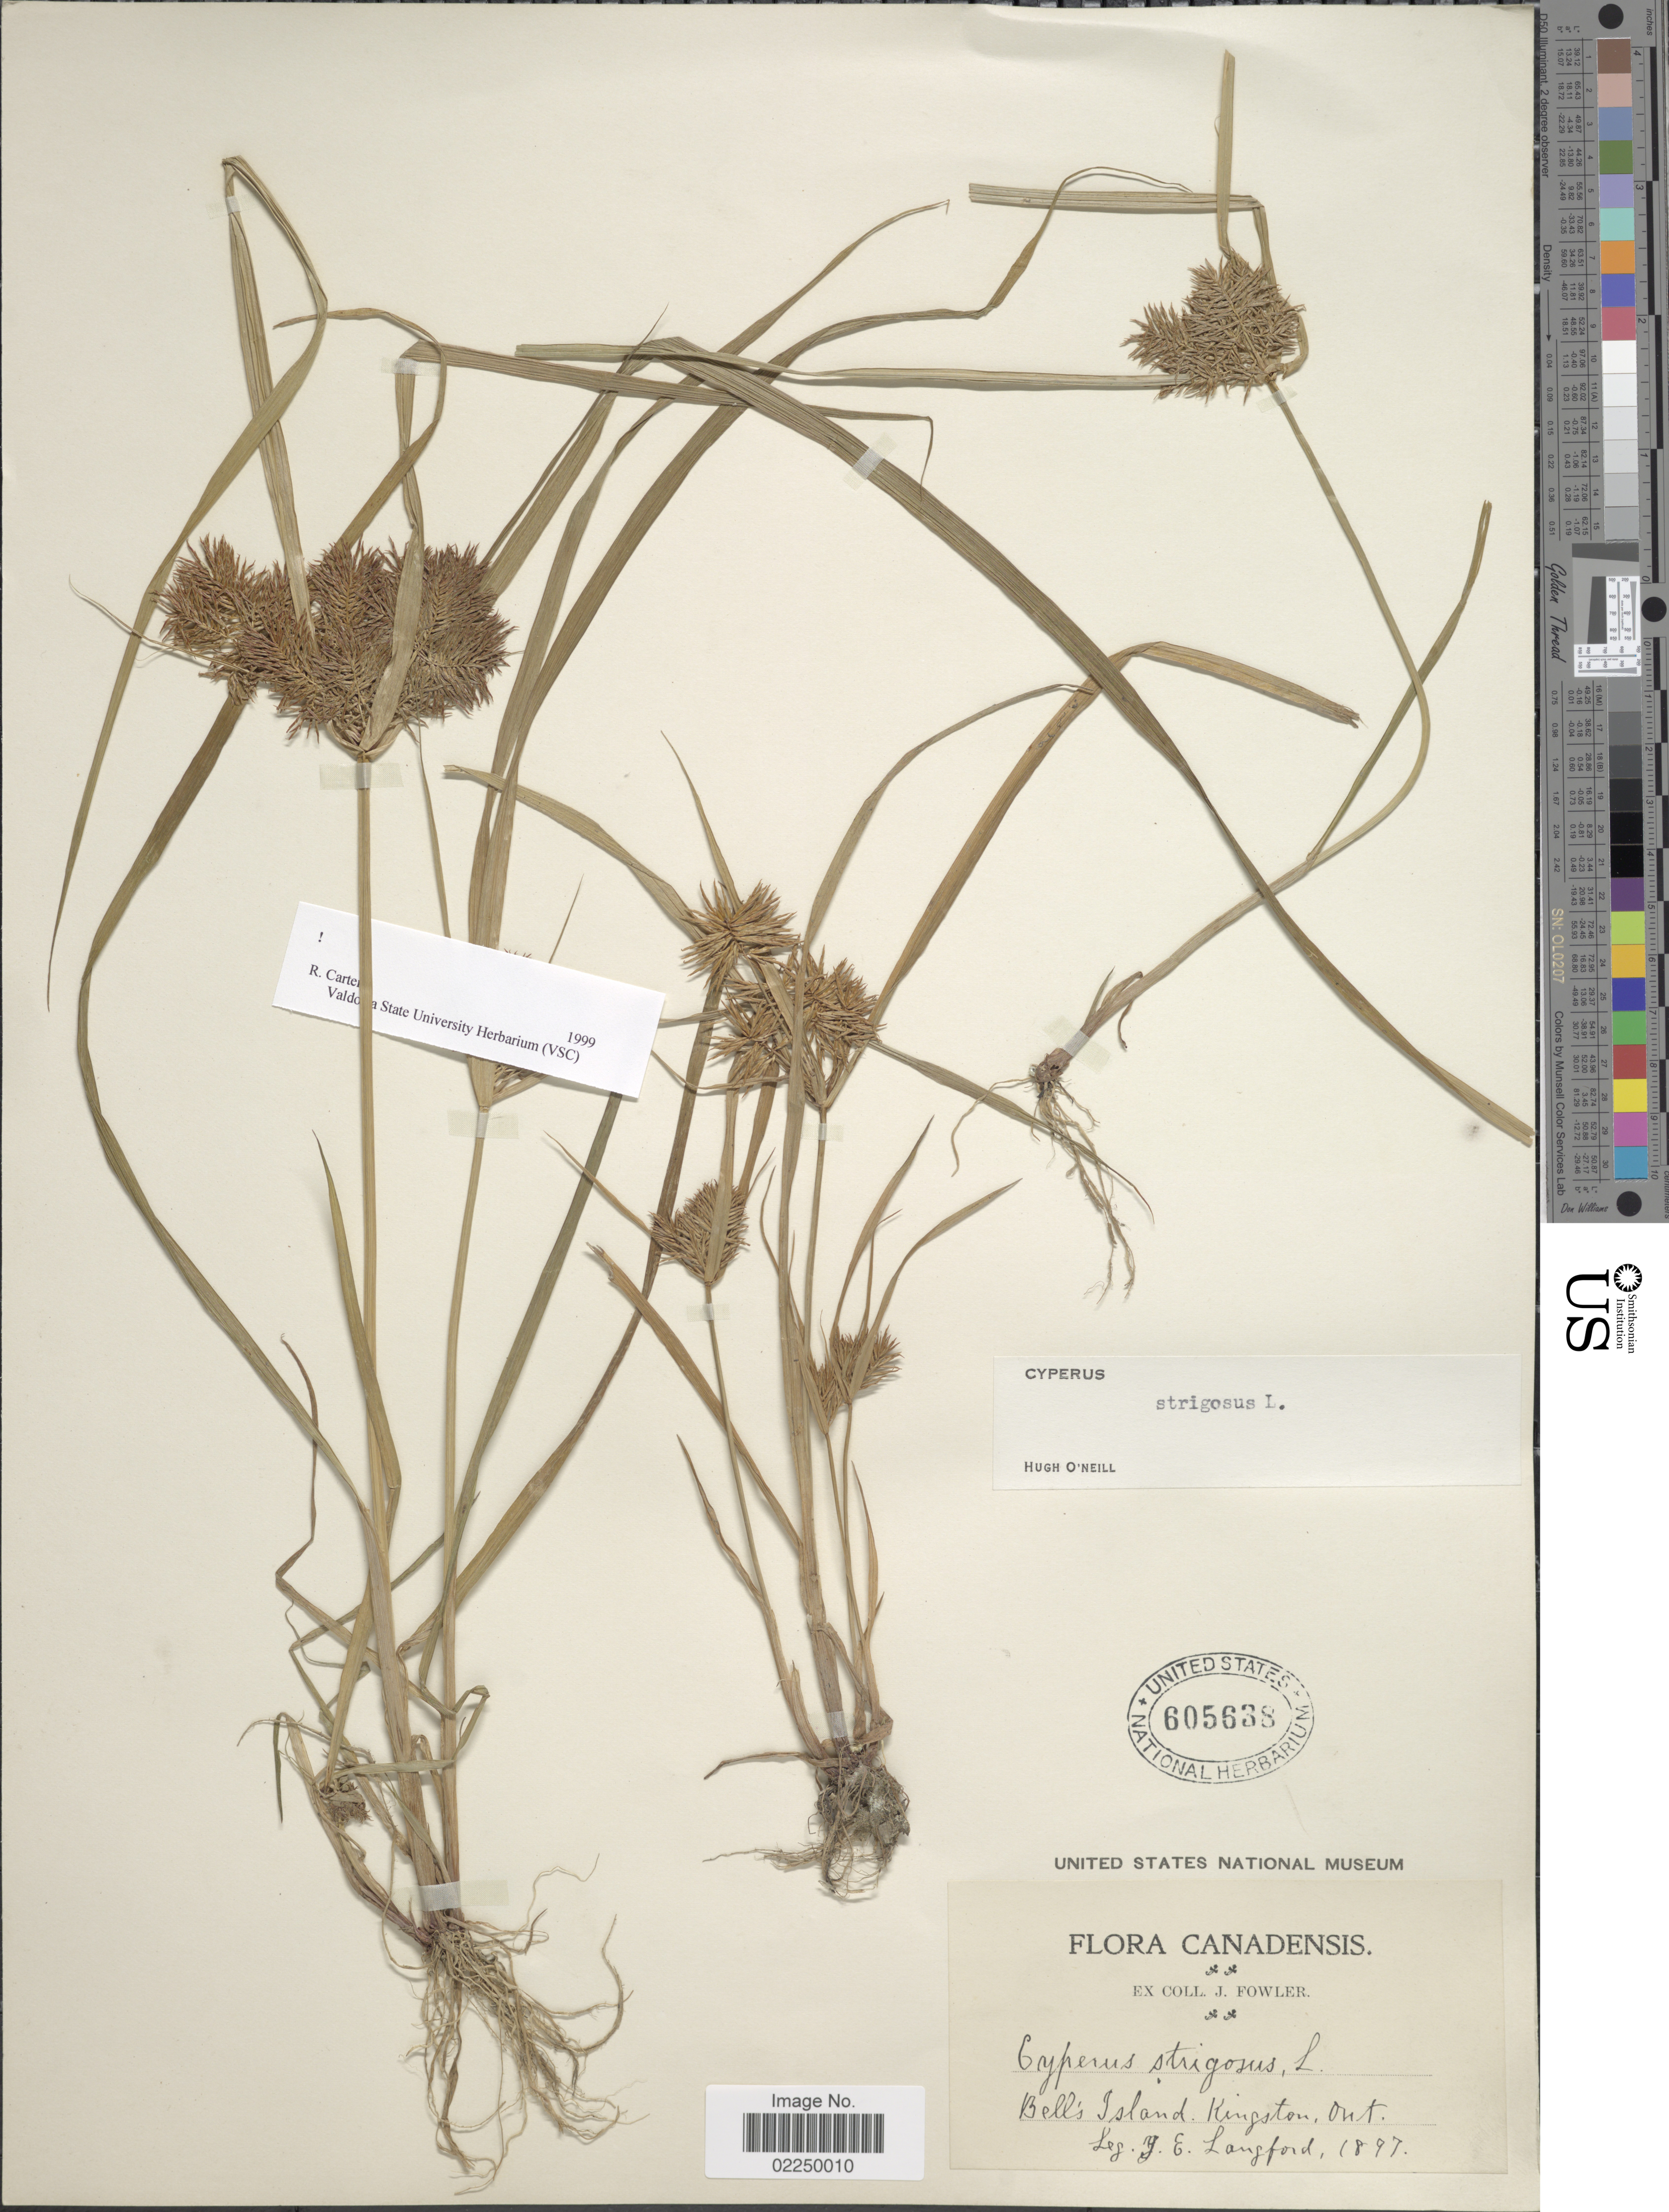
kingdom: Plantae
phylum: Tracheophyta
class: Liliopsida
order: Poales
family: Cyperaceae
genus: Cyperus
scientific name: Cyperus strigosus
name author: L.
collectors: J. Langford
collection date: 1897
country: Canada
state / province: Ontario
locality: Bell's Island, Kingston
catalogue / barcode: US 605638